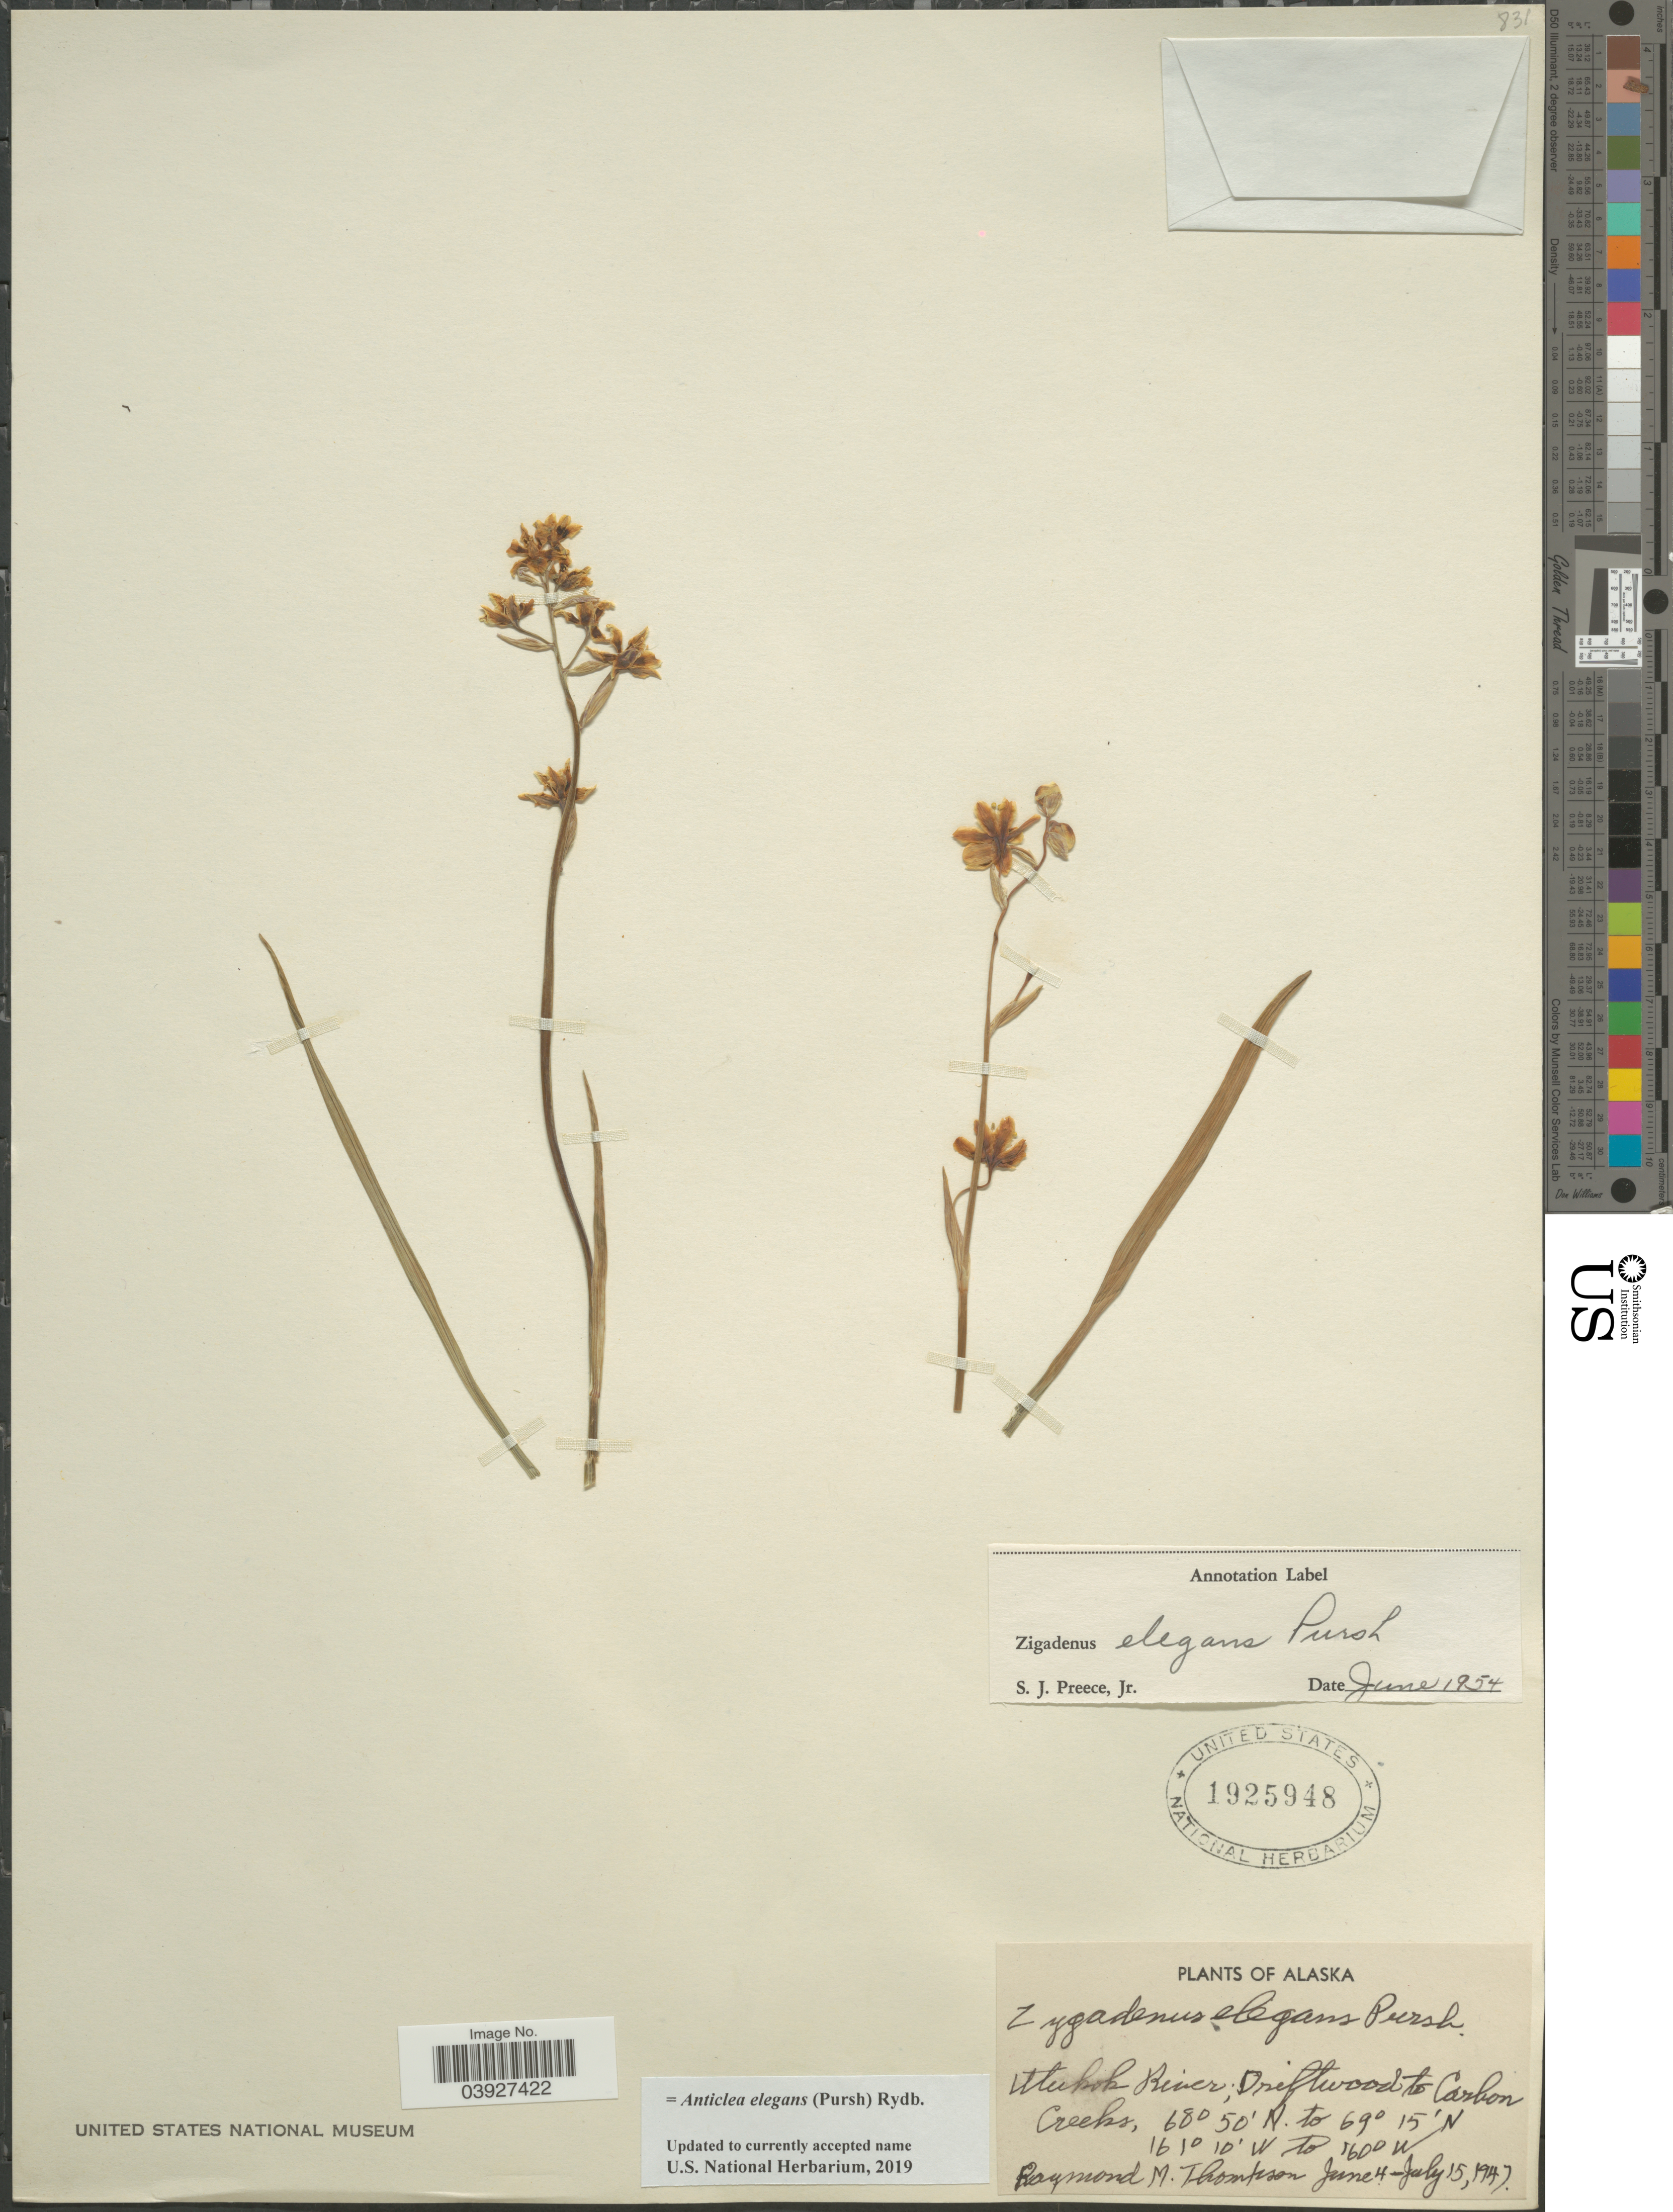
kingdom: Plantae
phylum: Tracheophyta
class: Liliopsida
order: Liliales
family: Melanthiaceae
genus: Anticlea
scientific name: Anticlea elegans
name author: (Pursh) Rydb.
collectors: R. Thompson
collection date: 1947-06-04/1947-07-15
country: United States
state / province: Alaska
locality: Utokok River; Driftwood to Carbon Creeks.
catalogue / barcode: US 1925948